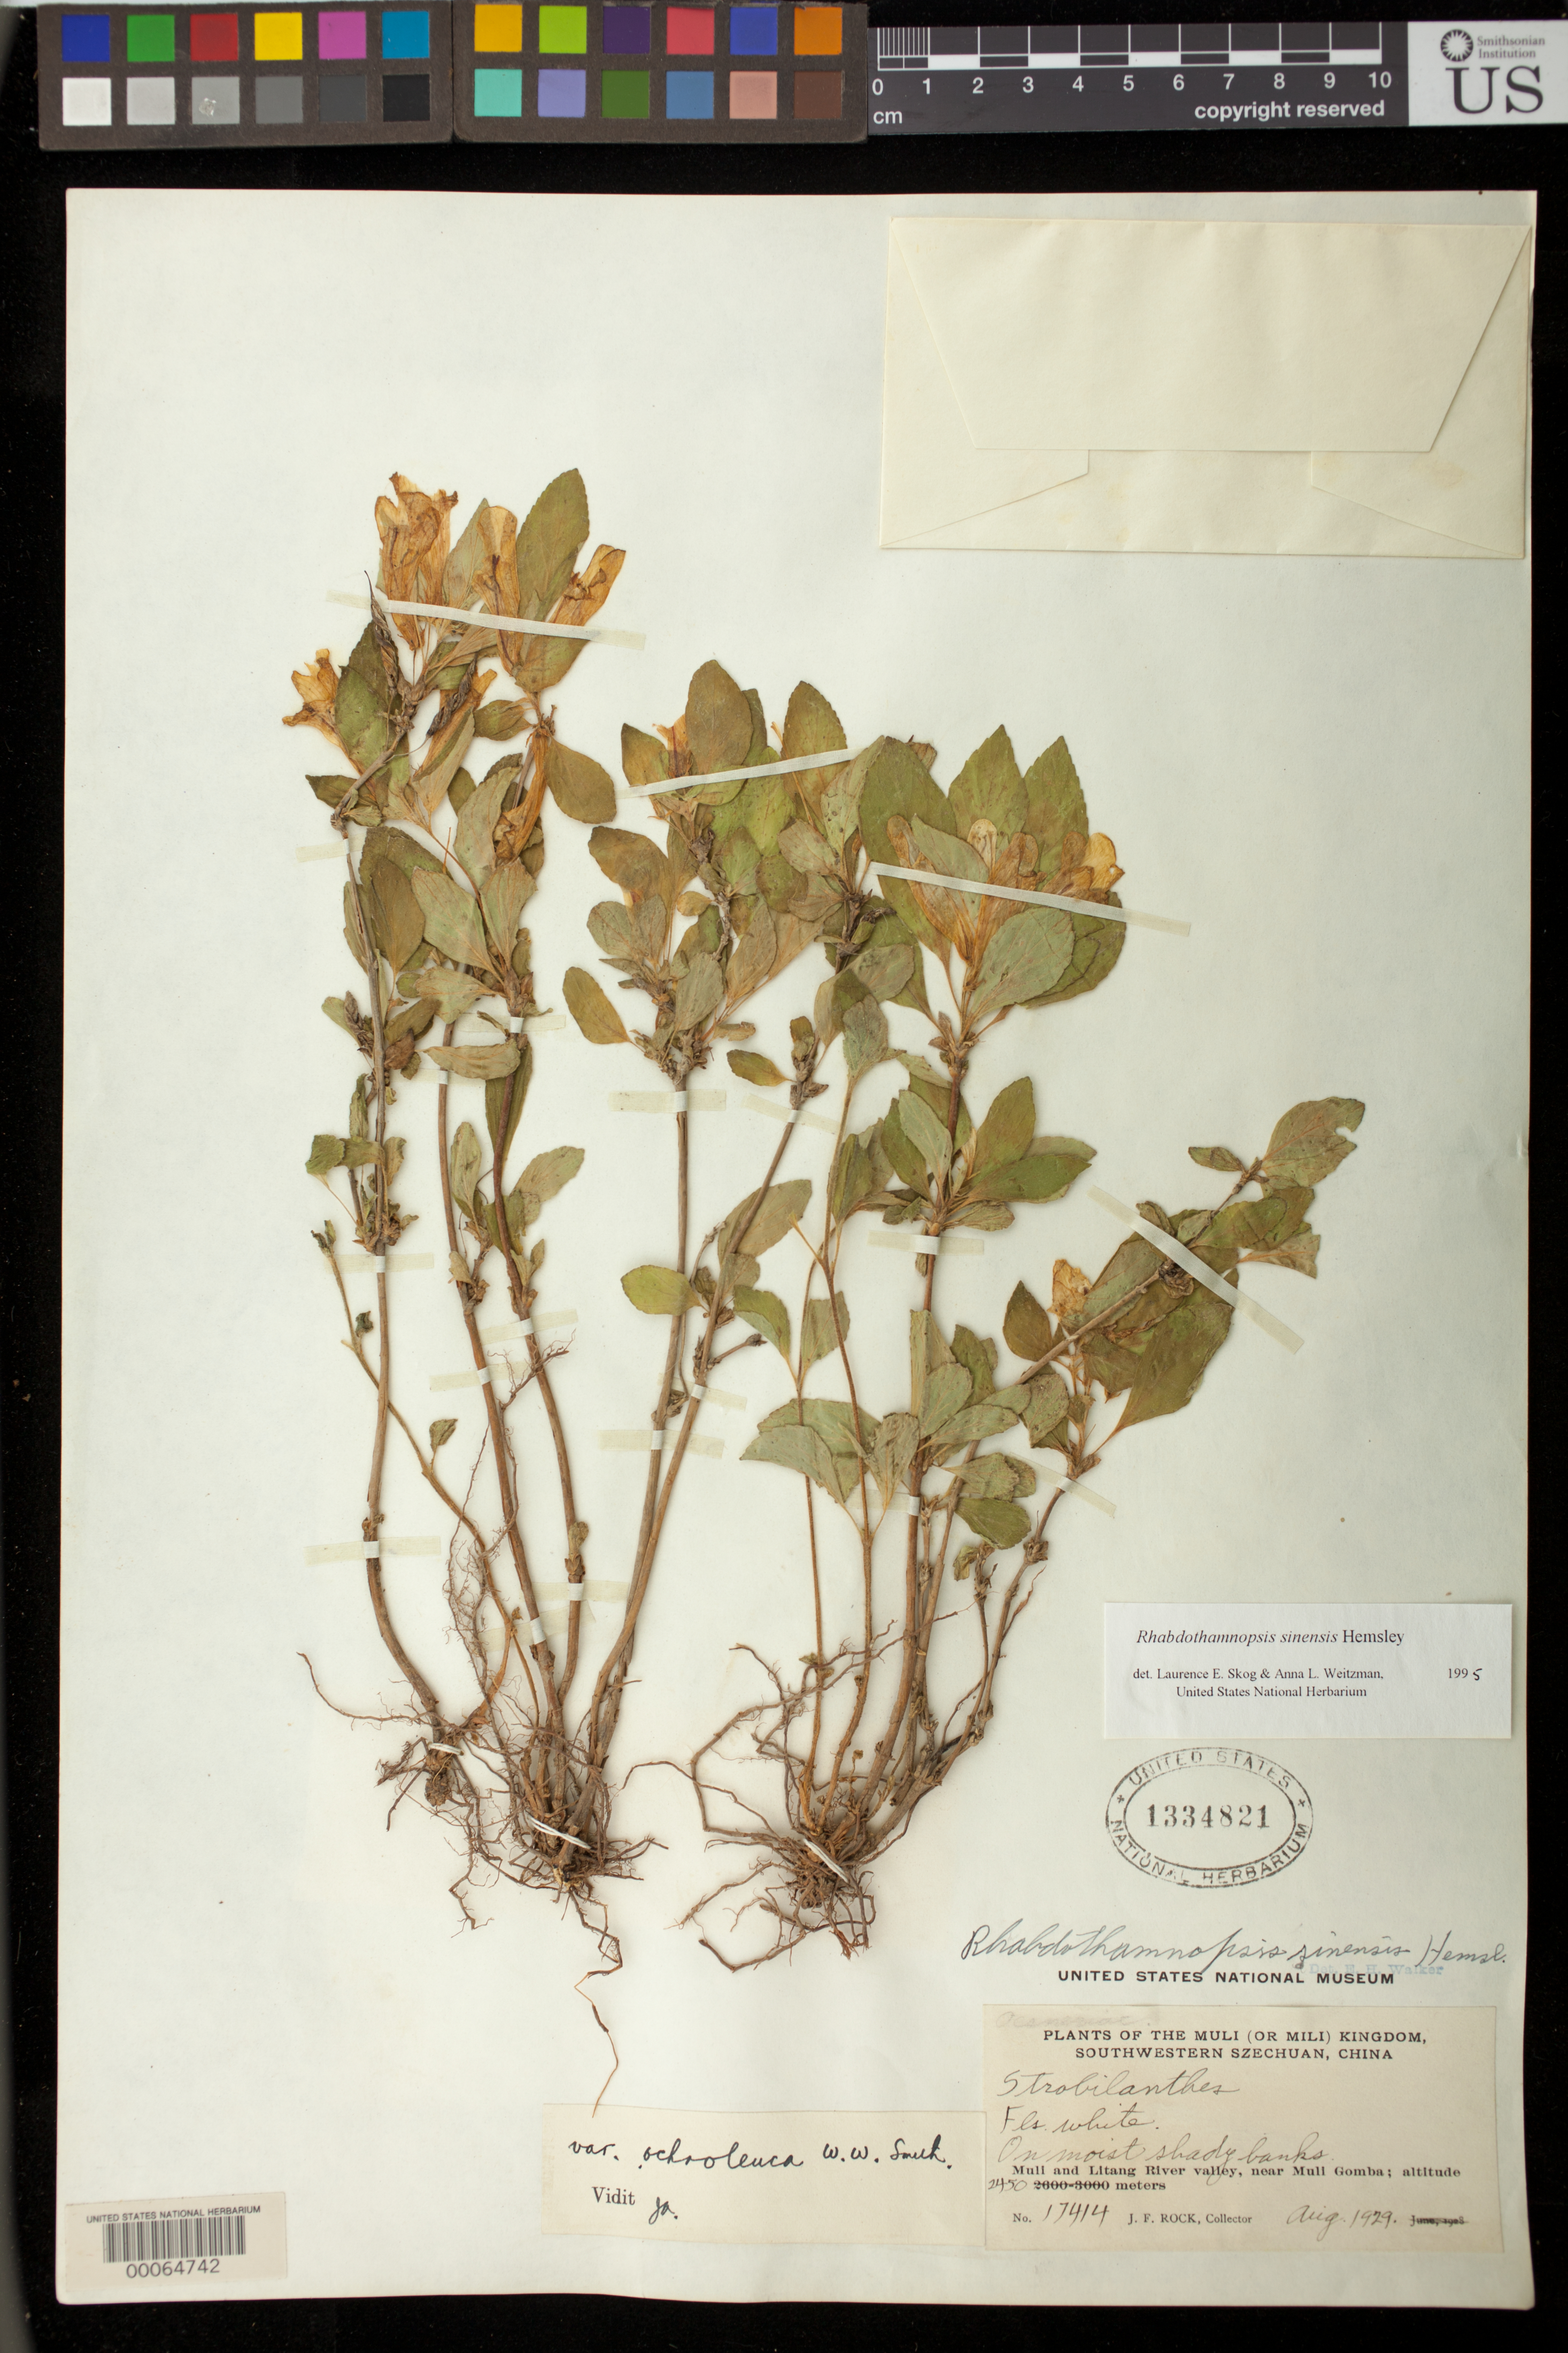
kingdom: Plantae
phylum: Tracheophyta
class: Magnoliopsida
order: Lamiales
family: Gesneriaceae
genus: Rhabdothamnopsis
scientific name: Rhabdothamnopsis sinensis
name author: Hemsl.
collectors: J. F. Rock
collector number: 17414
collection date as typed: Aug 1929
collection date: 1929-08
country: China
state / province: Sichuan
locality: Muli and litang river valley, near muli gomba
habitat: Moist shady banks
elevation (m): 2450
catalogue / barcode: US 1334821